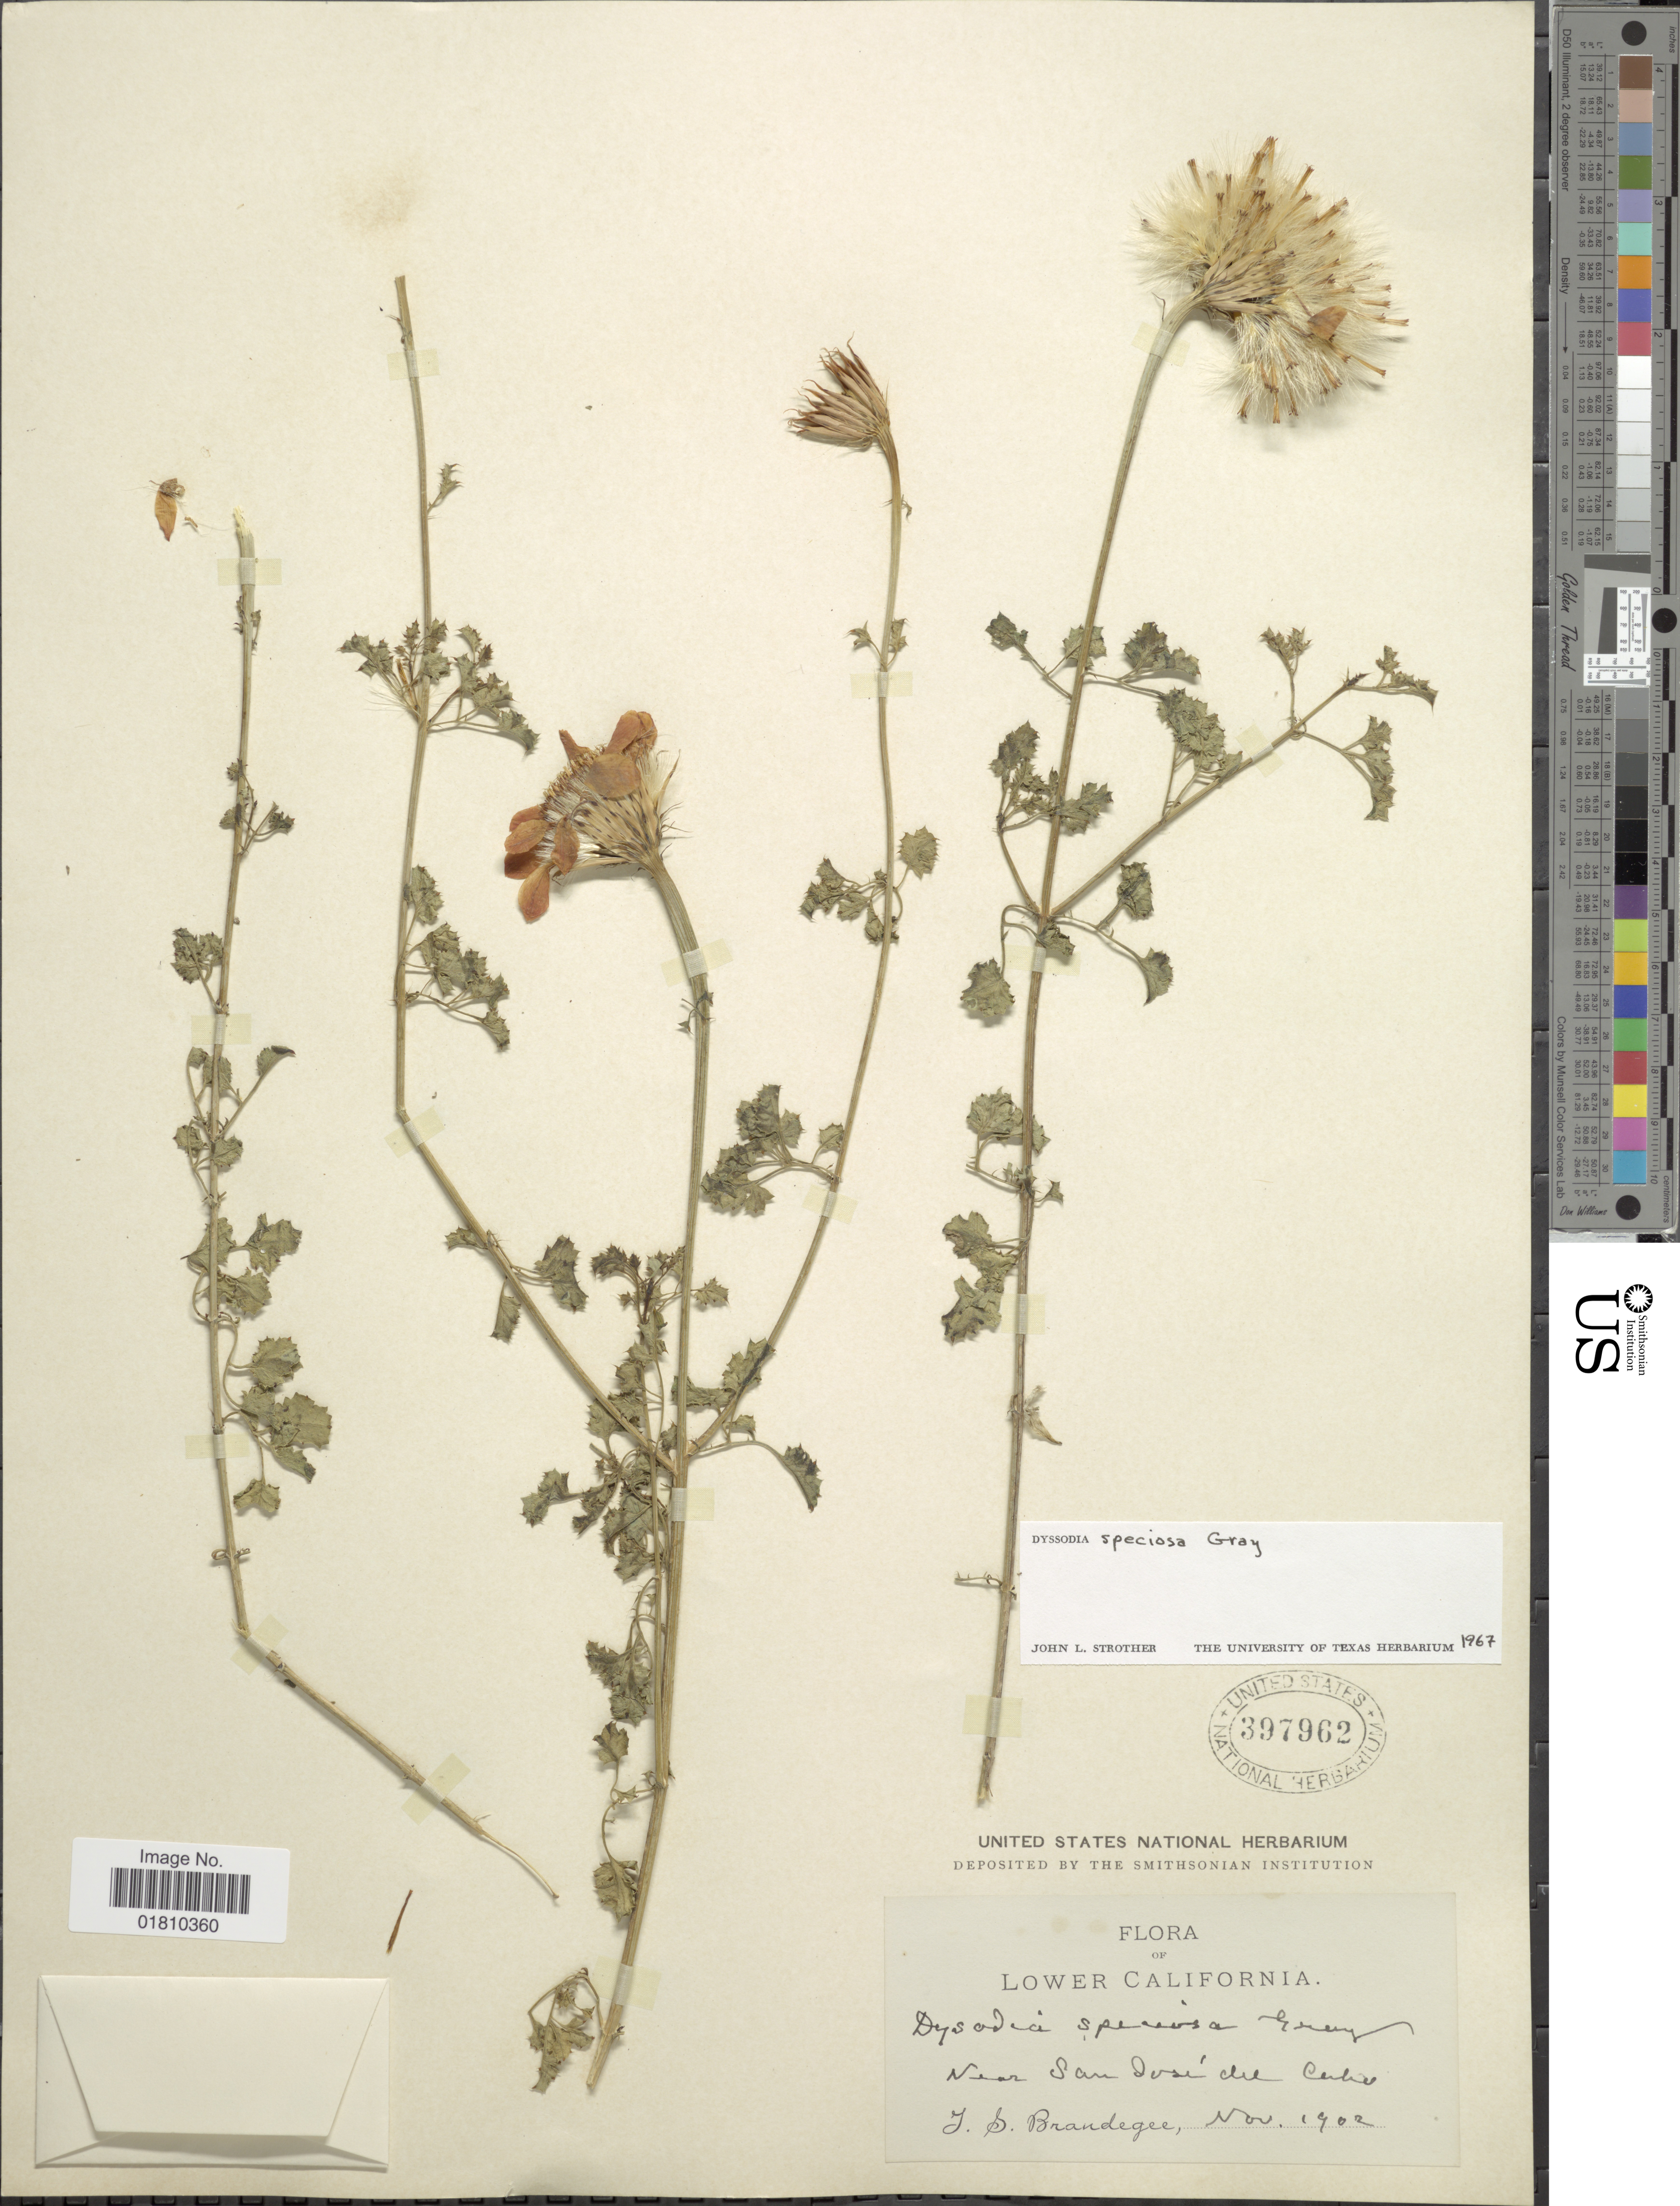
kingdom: Plantae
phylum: Tracheophyta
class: Magnoliopsida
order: Asterales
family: Asteraceae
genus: Adenophyllum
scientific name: Adenophyllum speciosum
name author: (A. Gray) Strother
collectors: T. S. Brandegee (herbarium)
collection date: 1902-11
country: Mexico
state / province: Baja California Sur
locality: Near San José del Cabo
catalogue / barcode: US 397962